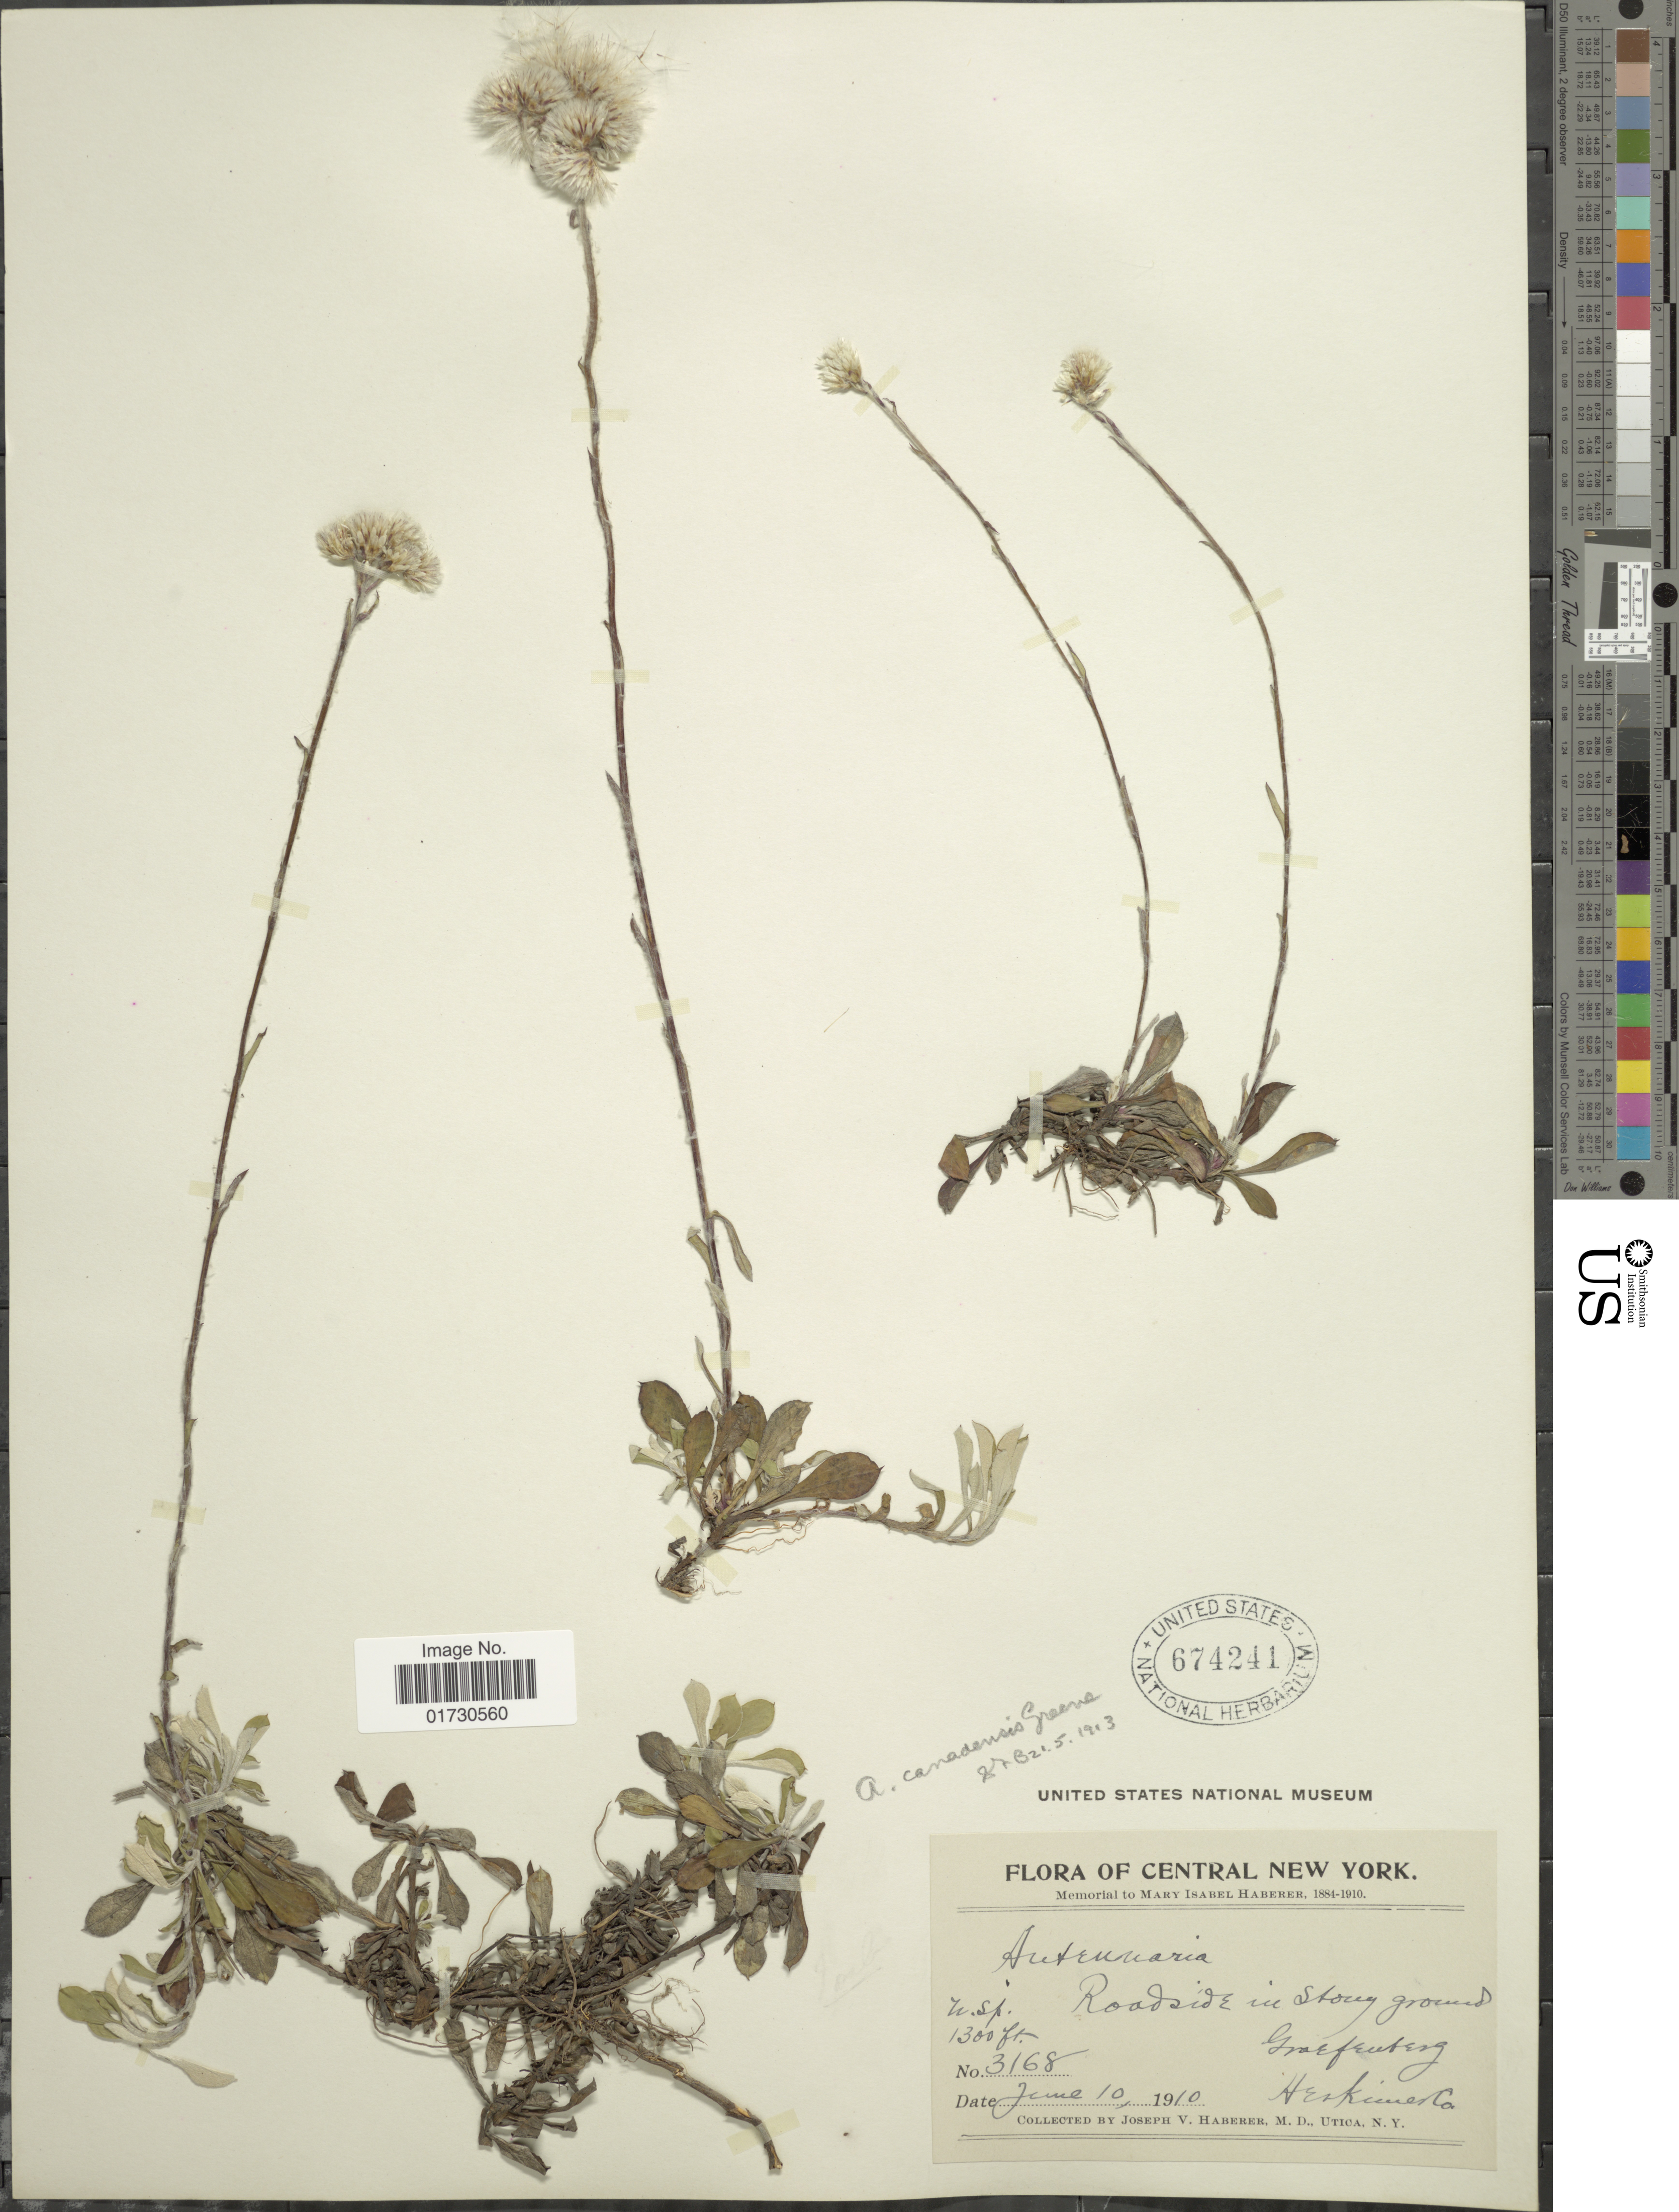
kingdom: Plantae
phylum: Tracheophyta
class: Magnoliopsida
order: Asterales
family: Asteraceae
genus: Antennaria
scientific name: Antennaria canadensis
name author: Greene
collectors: J. V. Haberer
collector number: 3168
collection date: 1910-06-10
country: United States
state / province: New York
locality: Central New York, Roadside in story ground, Garfeutberg, Herkimer Co.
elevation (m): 396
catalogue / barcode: US 674241